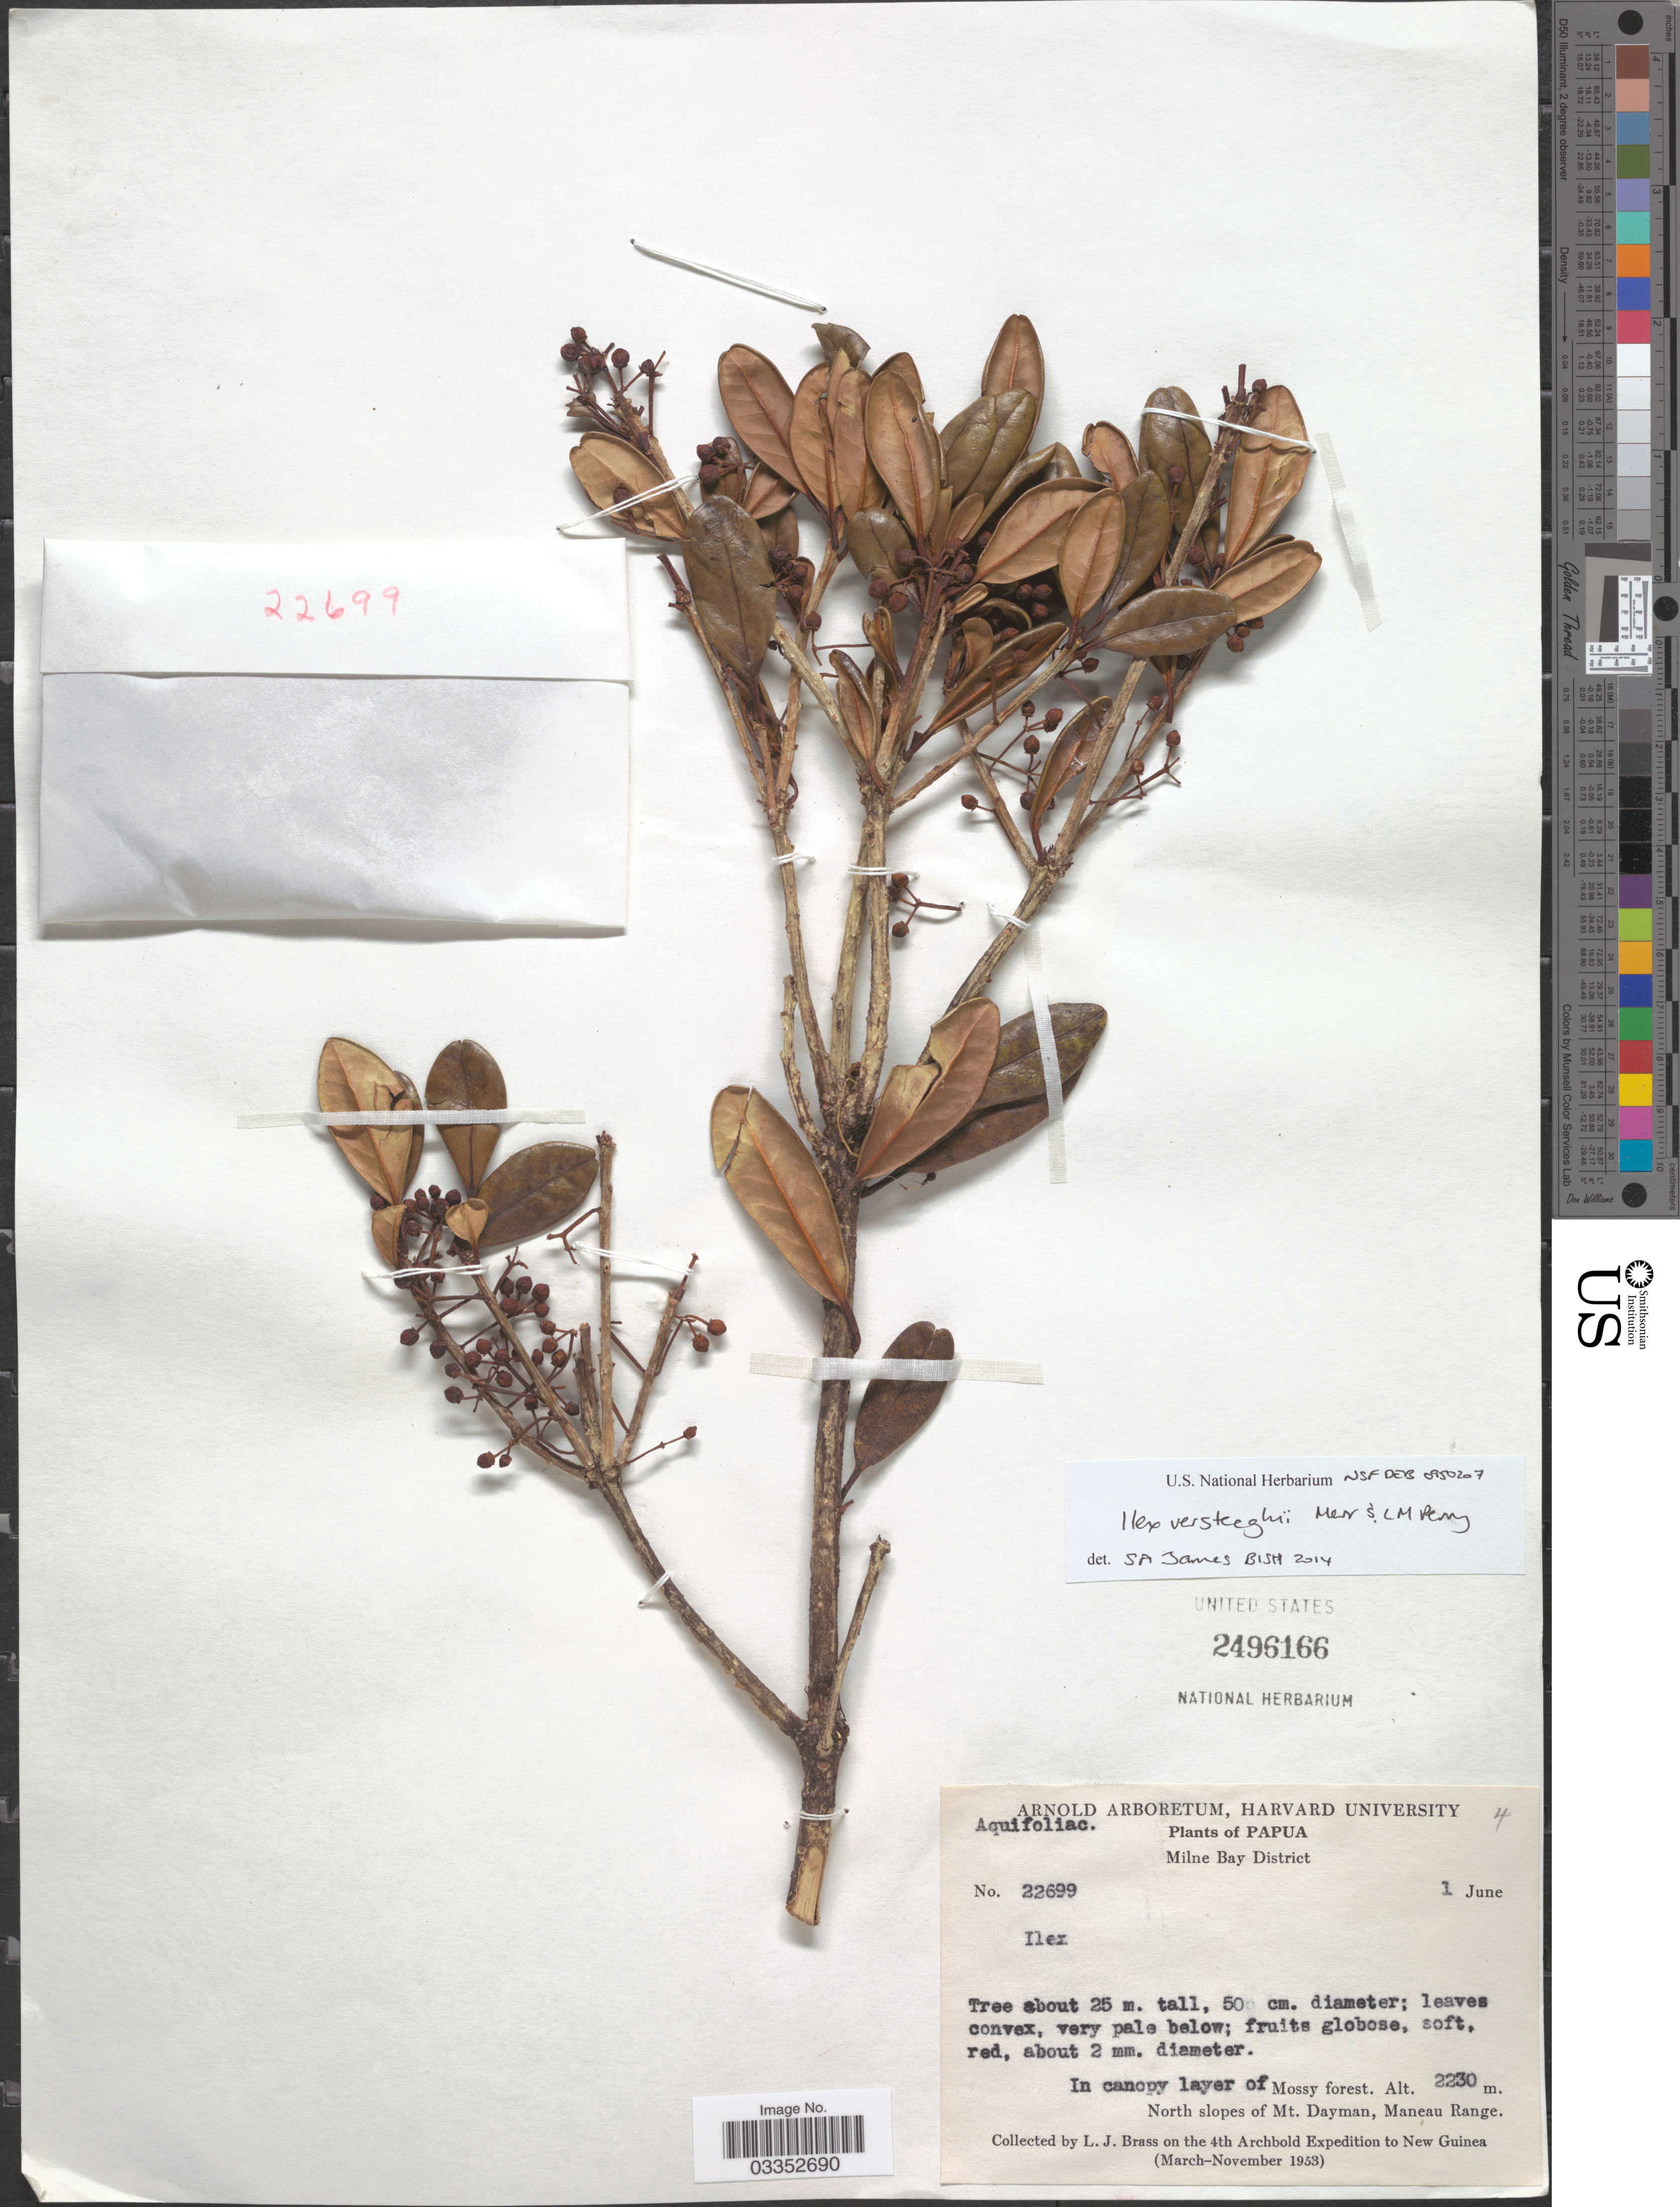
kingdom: Plantae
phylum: Tracheophyta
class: Magnoliopsida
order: Aquifoliales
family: Aquifoliaceae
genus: Ilex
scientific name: Ilex versteeghii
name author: Merr. & L.M. Perry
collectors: L. J. Brass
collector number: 22699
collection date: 1953-06-01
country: Papua New Guinea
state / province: Milne Bay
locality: Papua. Milne Bay District. In canoy layer of Mossy forest. North slopes of Mt. Dayman, Maneau Range.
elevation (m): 2230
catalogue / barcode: US 2496166